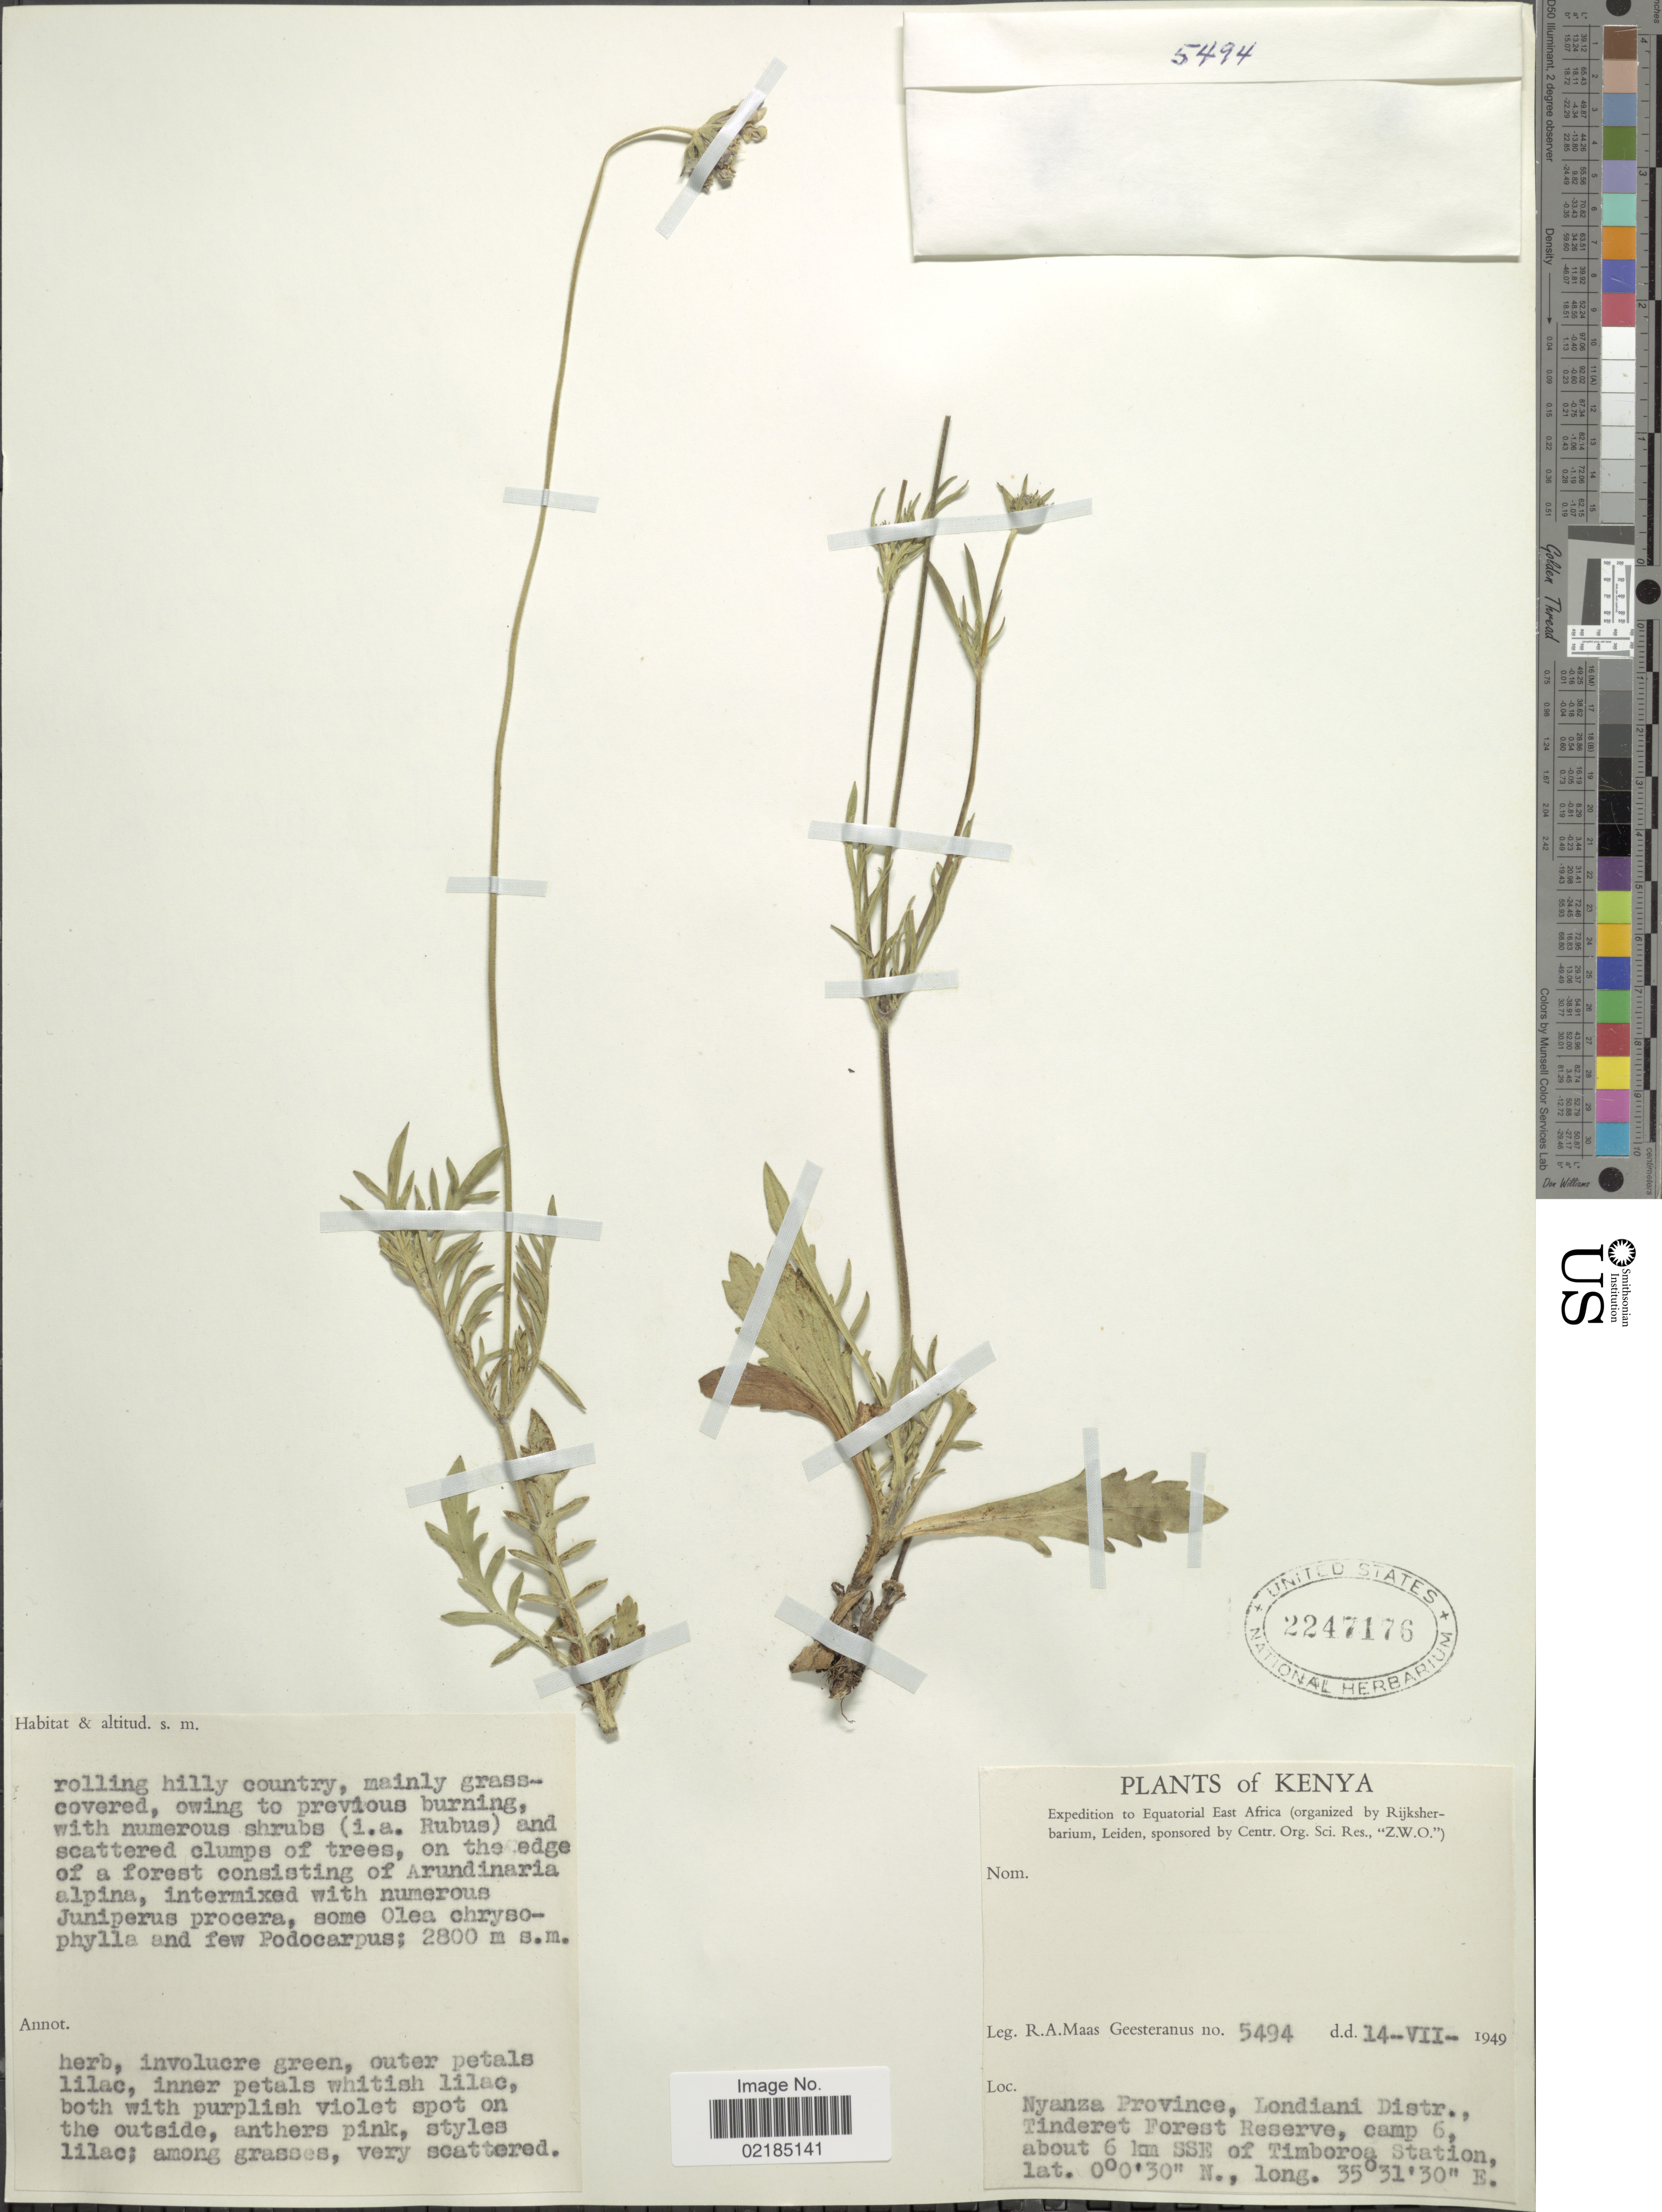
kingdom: Plantae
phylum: Tracheophyta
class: Magnoliopsida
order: Asterales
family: Asteraceae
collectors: R. A. Maas Geesteranus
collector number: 5494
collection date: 1949-07-14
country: Kenya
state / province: Kericho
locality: Nyanza Province, Londiani Distr., Tinderet Forest Reserve, camp 6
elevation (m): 2800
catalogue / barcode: US 2247176